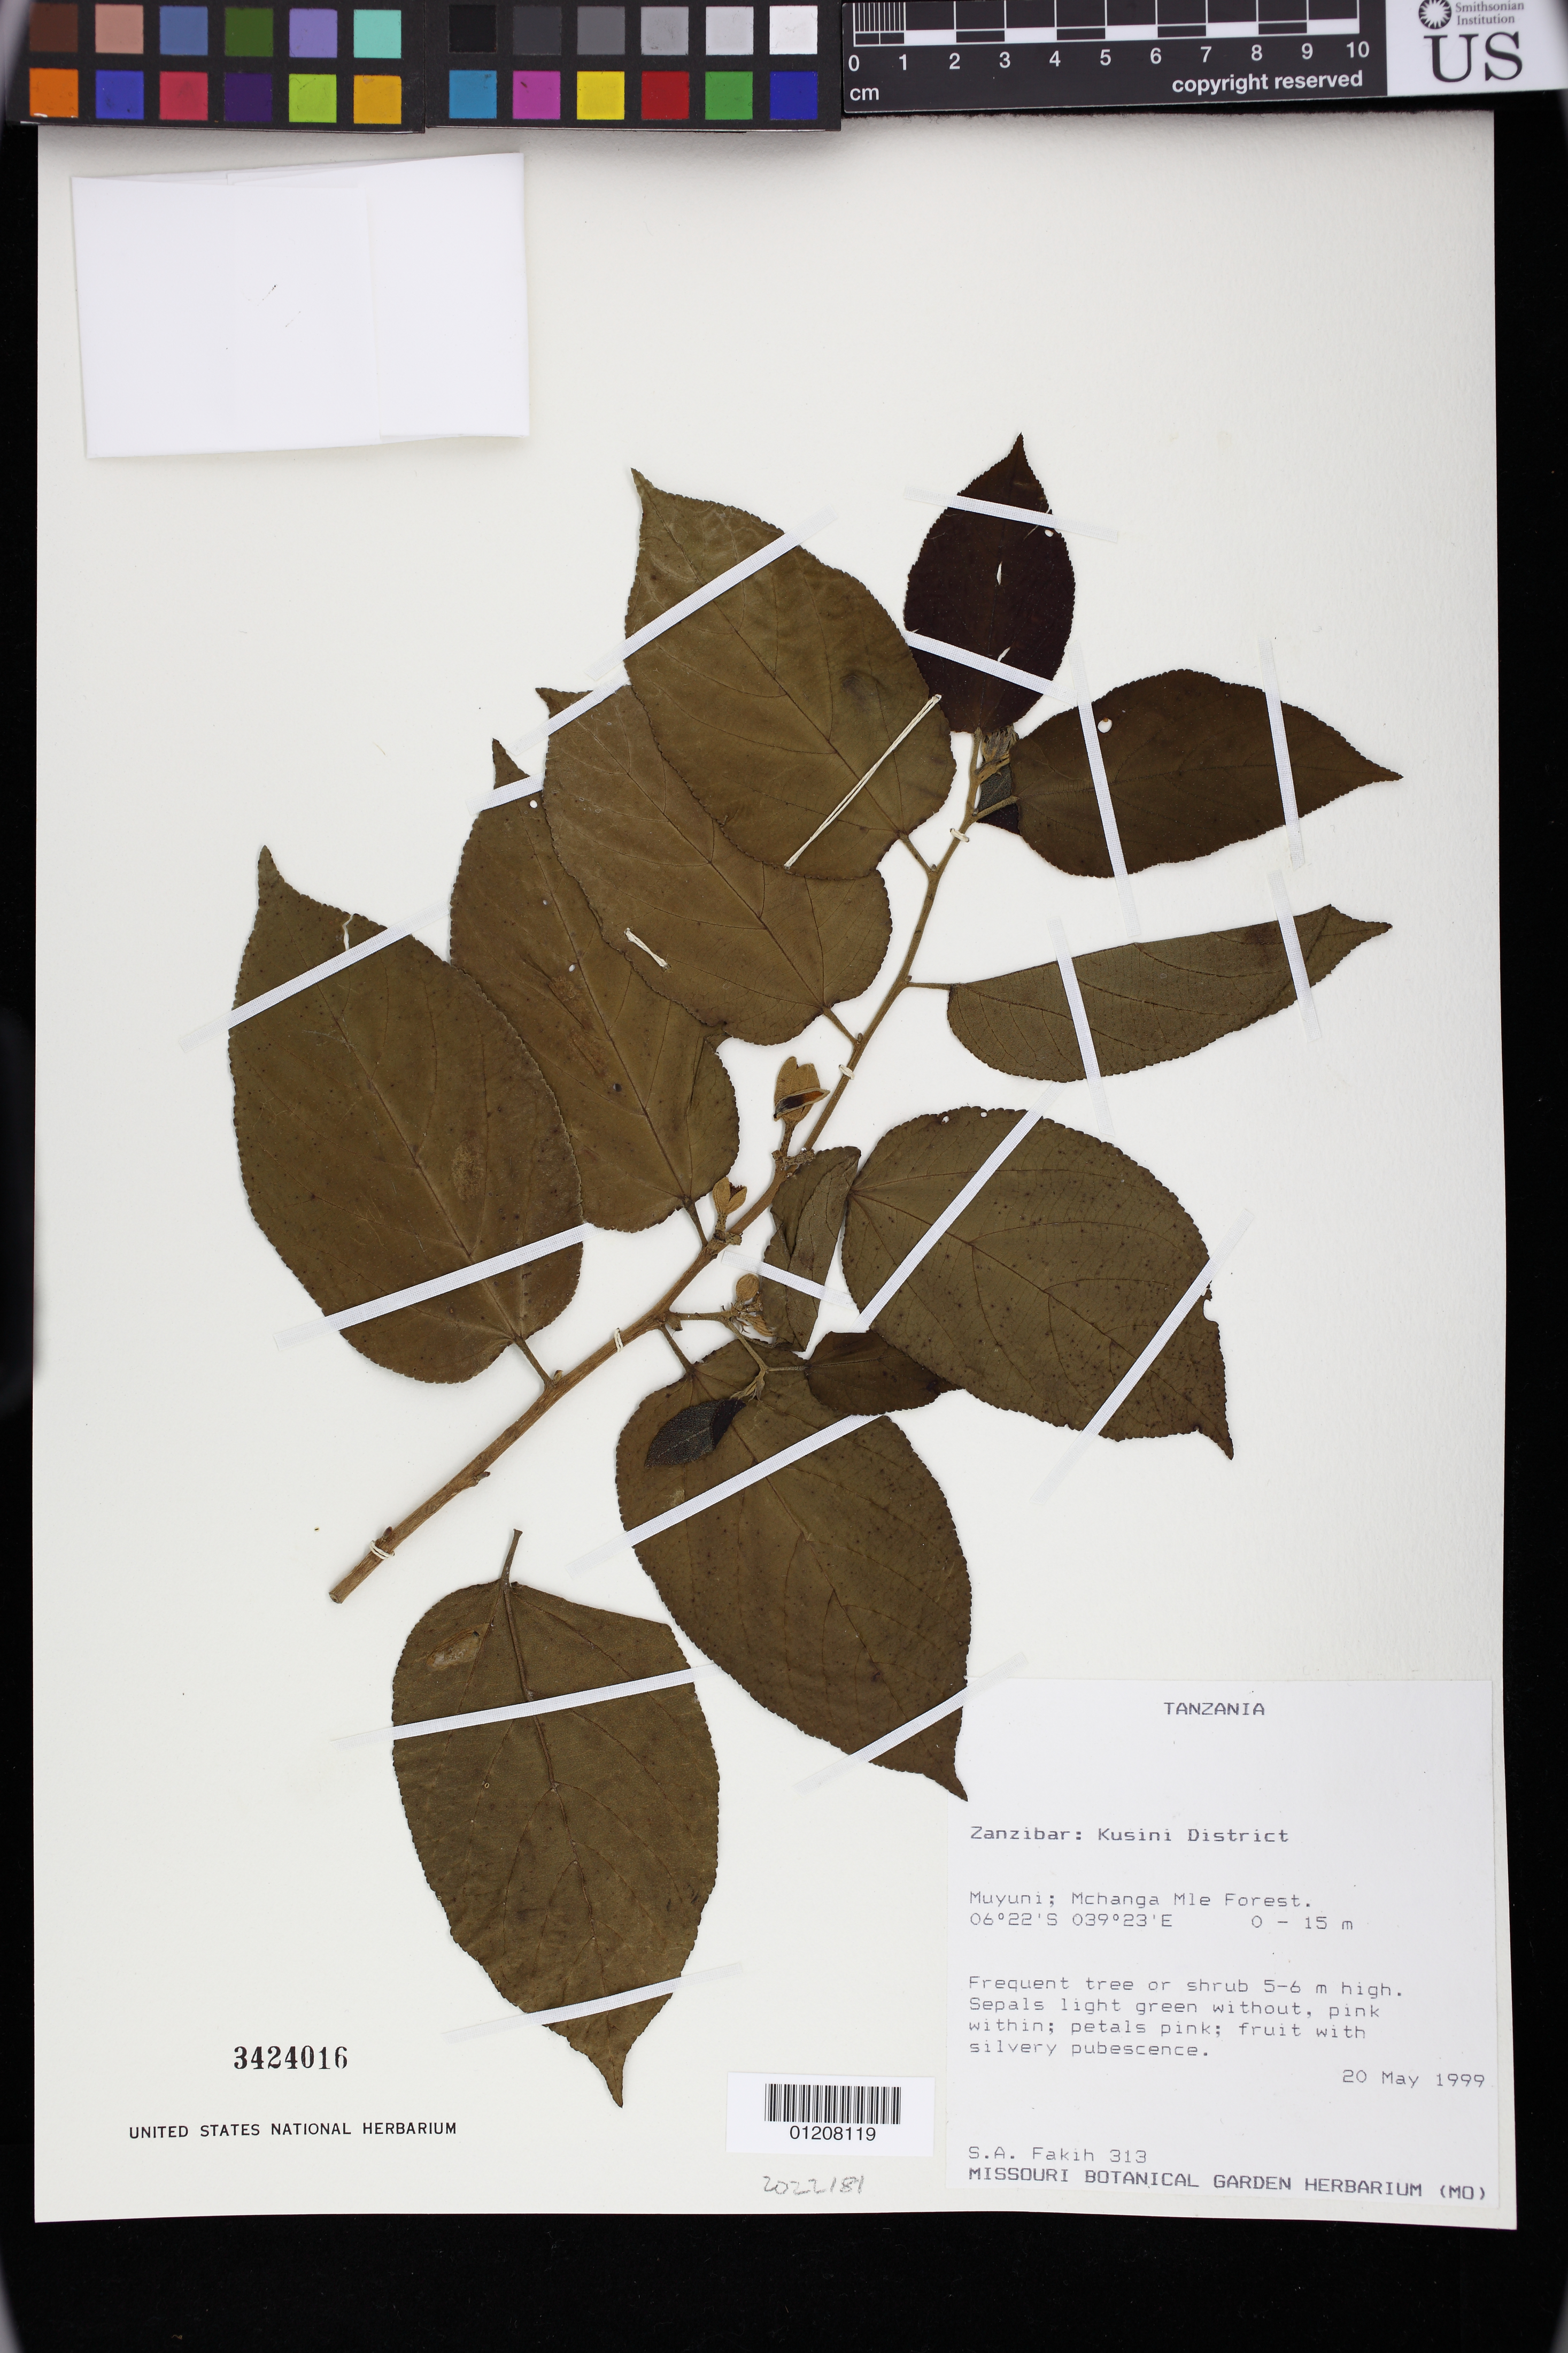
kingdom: Plantae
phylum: Tracheophyta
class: Magnoliopsida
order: Malvales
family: Malvaceae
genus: Grewia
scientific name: Grewia sp.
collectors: S. Fakih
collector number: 313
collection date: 1999-05-20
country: Tanzania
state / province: Zanzibar Central/South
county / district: Kusini District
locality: Muyuni; Mchanga Mle Forest.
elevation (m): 0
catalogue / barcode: US 3424016